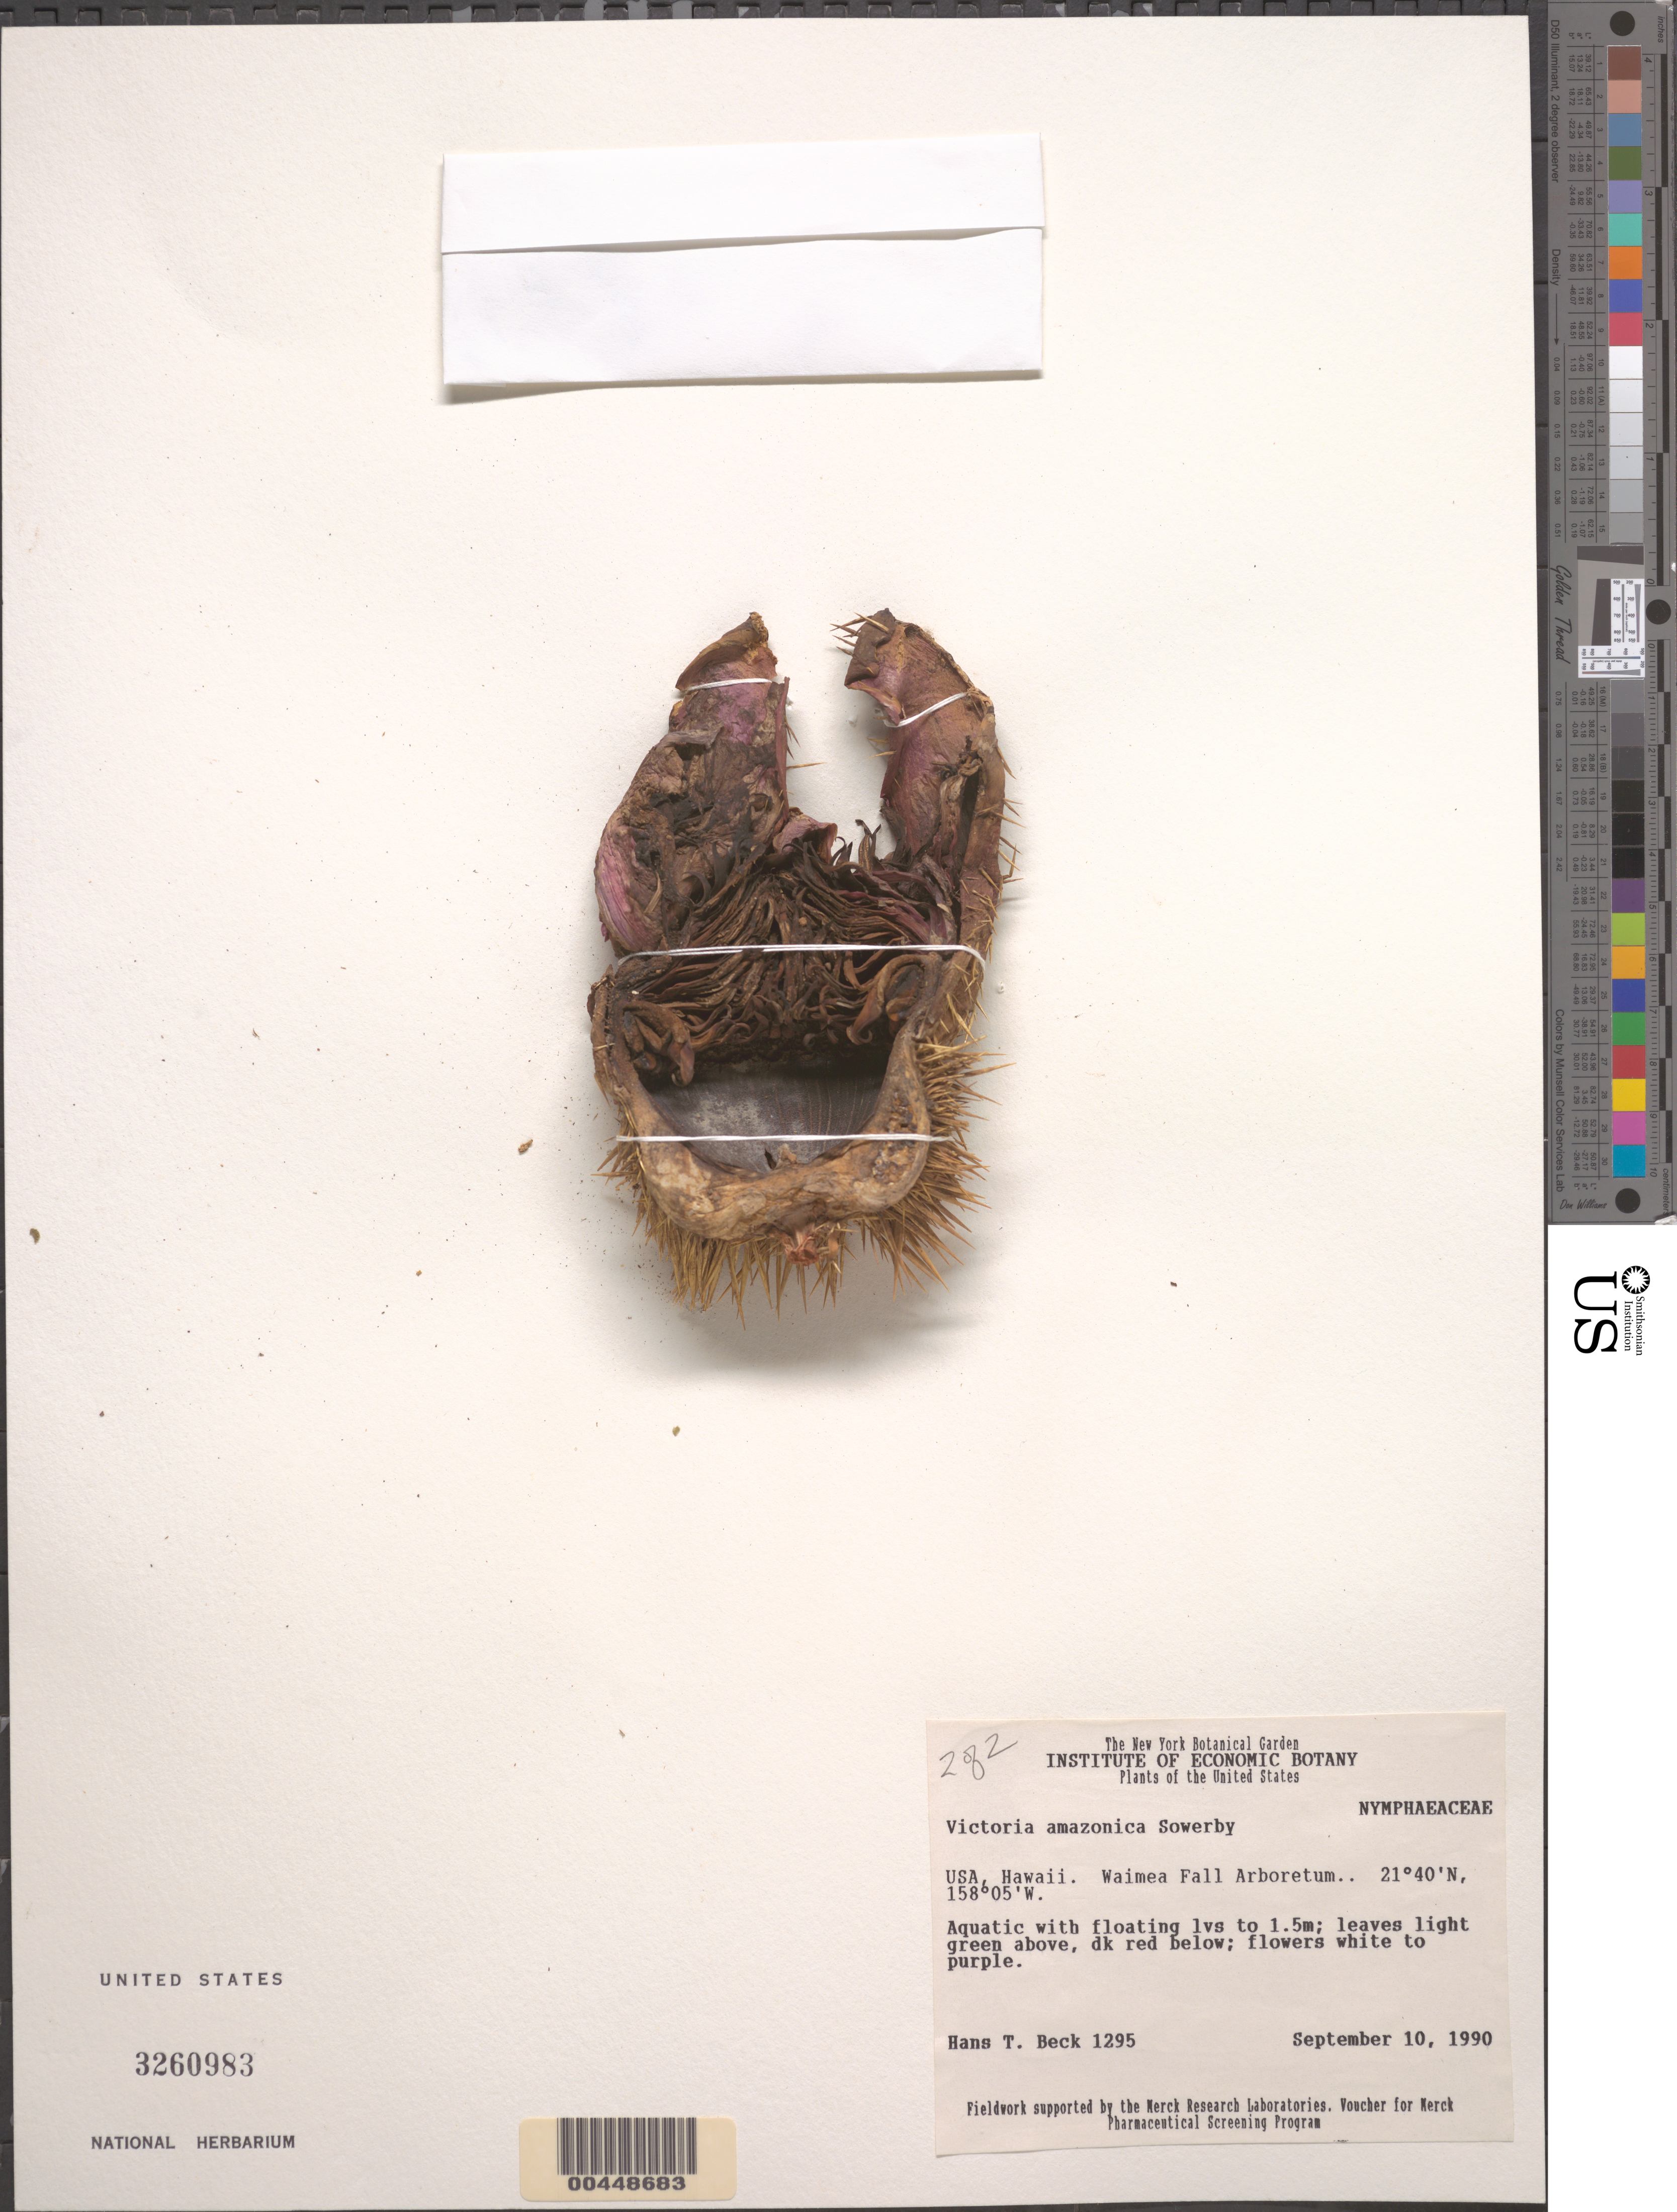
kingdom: Plantae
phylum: Tracheophyta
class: Magnoliopsida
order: Nymphaeales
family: Nymphaeaceae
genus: Victoria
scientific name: Victoria amazonica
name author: (Poepp.) Klotzsch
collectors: H. T. Beck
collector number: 1295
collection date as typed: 10 Sep 1990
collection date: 1990-09-10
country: United States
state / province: Hawaii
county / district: Kauai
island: Oahu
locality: Waimea Fall Arboretum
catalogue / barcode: US 3260983